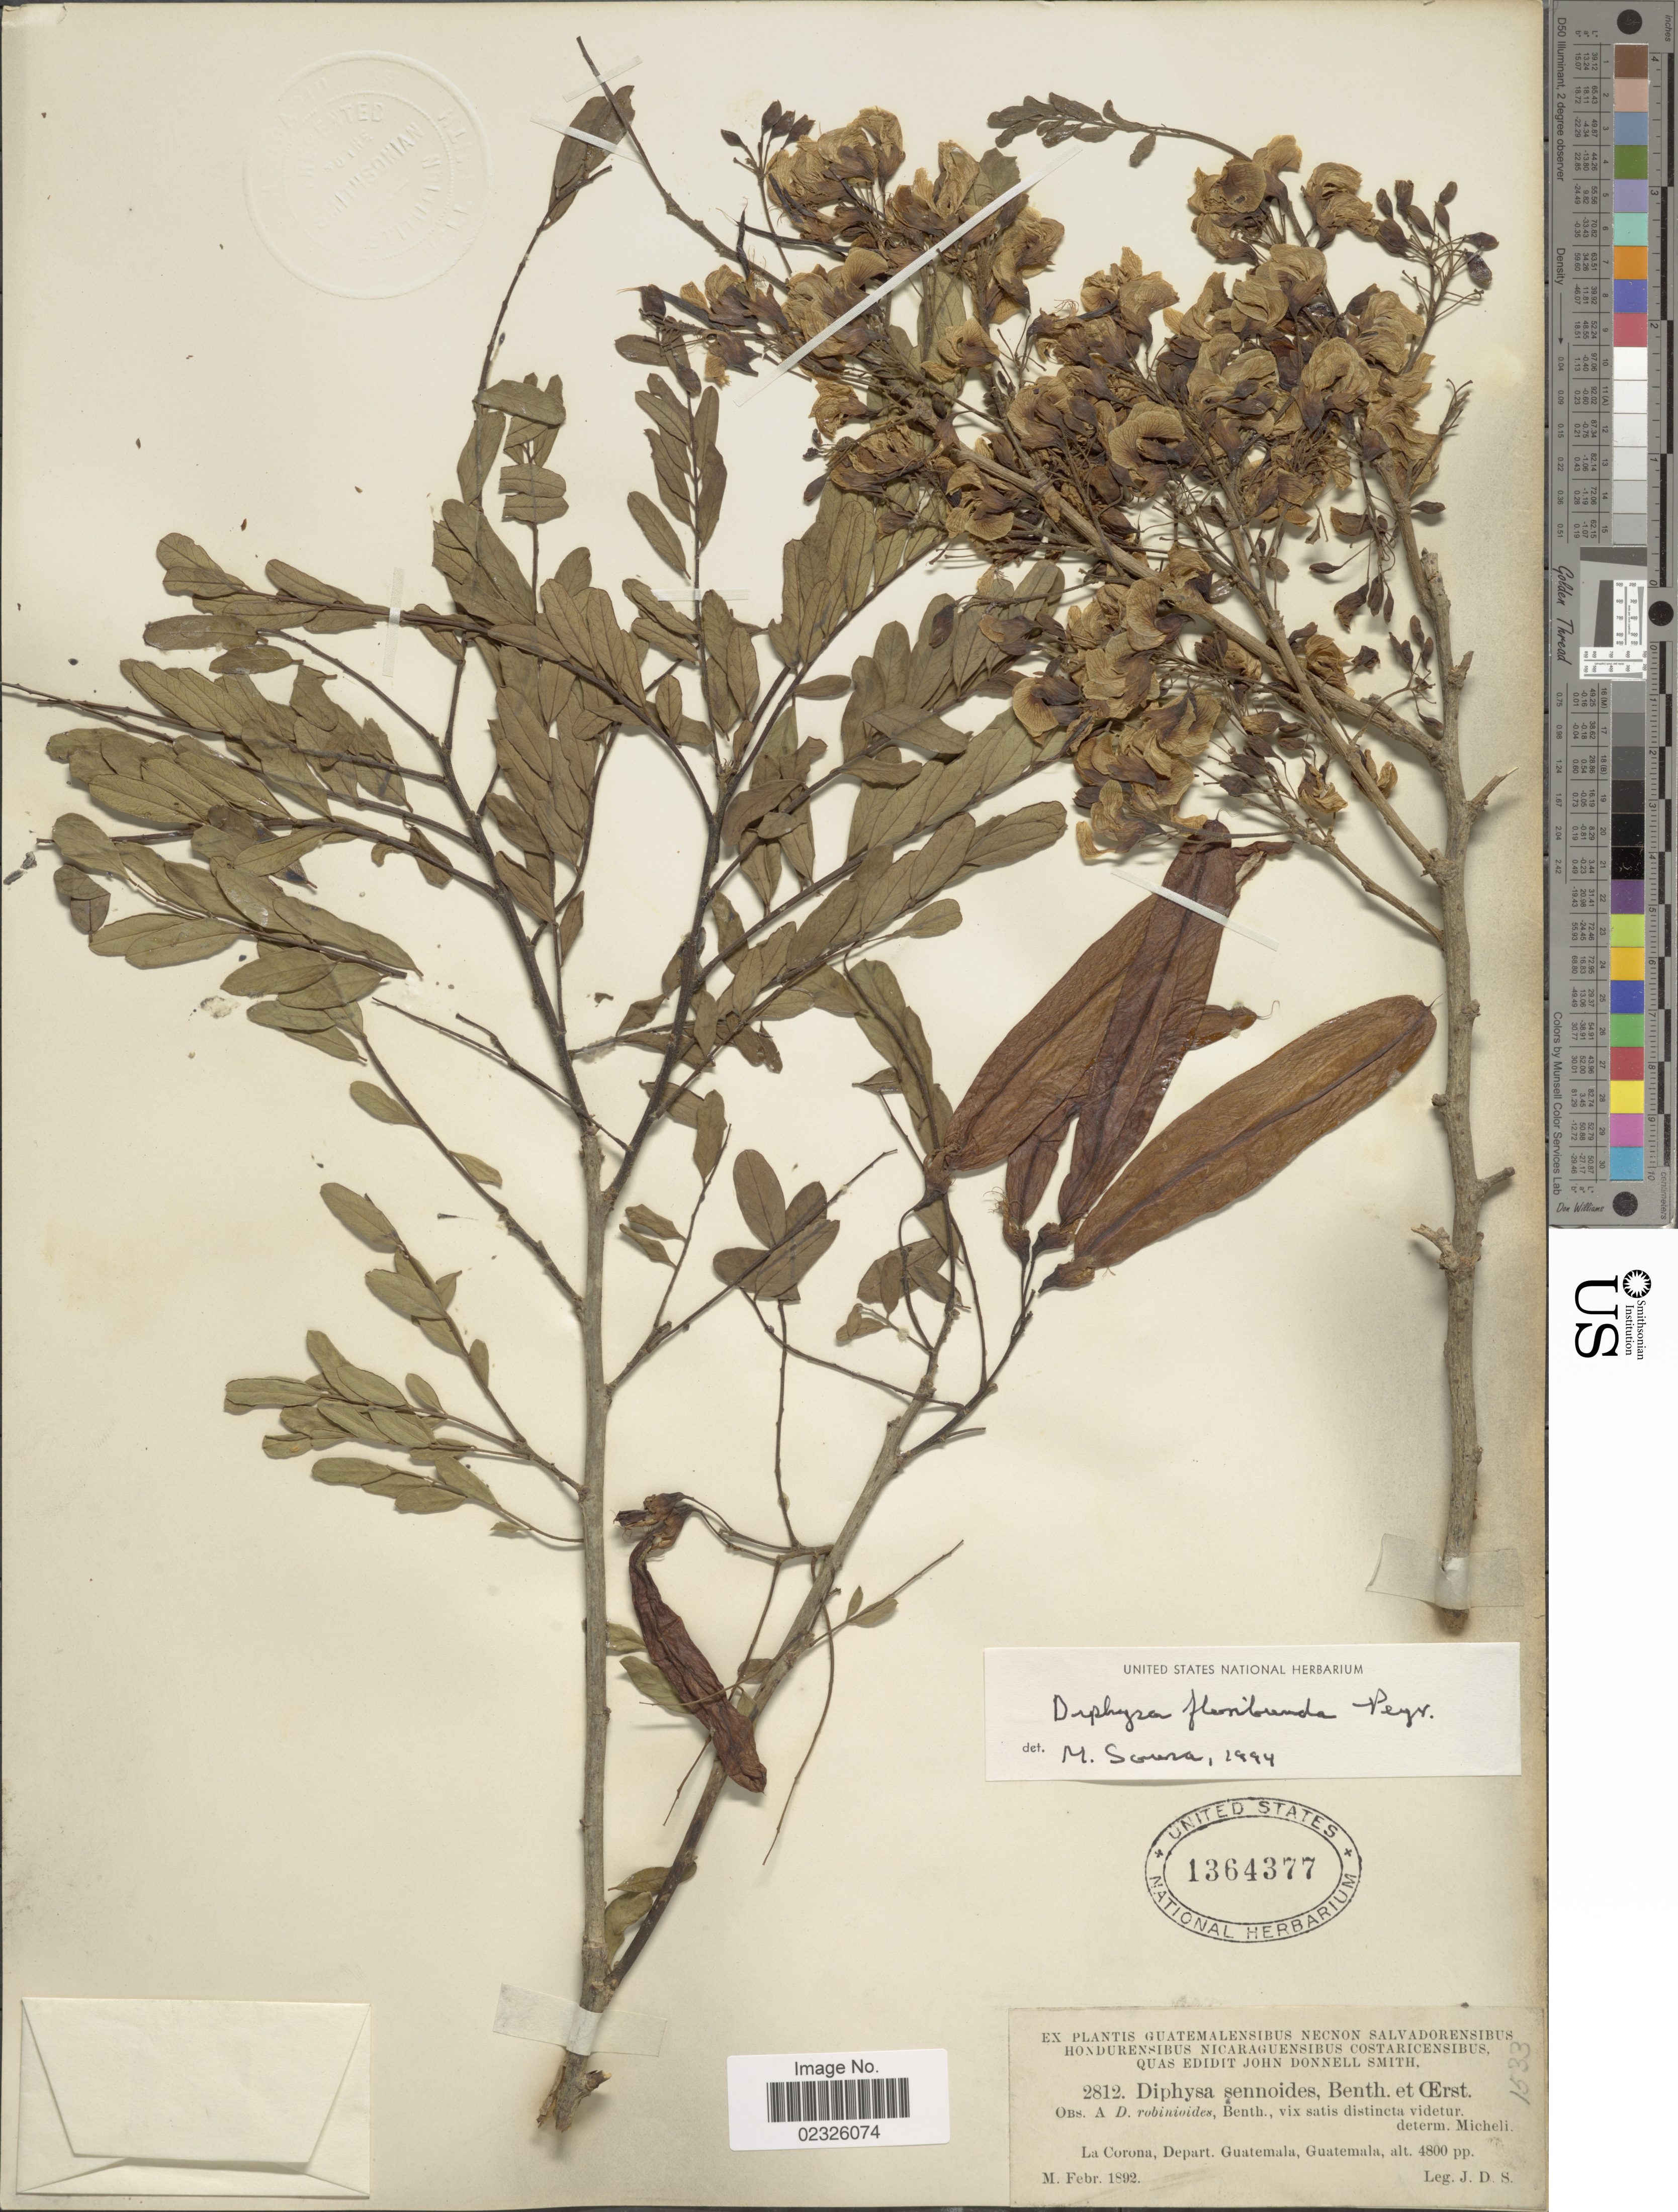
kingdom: Plantae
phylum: Tracheophyta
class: Magnoliopsida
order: Fabales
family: Fabaceae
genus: Diphysa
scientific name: Diphysa floribunda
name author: Peyr.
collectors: J. Donnell Smith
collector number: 2812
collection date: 1892-02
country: Guatemala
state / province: Guatemala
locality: La Corona, Depart. Guatemala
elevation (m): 1463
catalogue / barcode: US 1364377